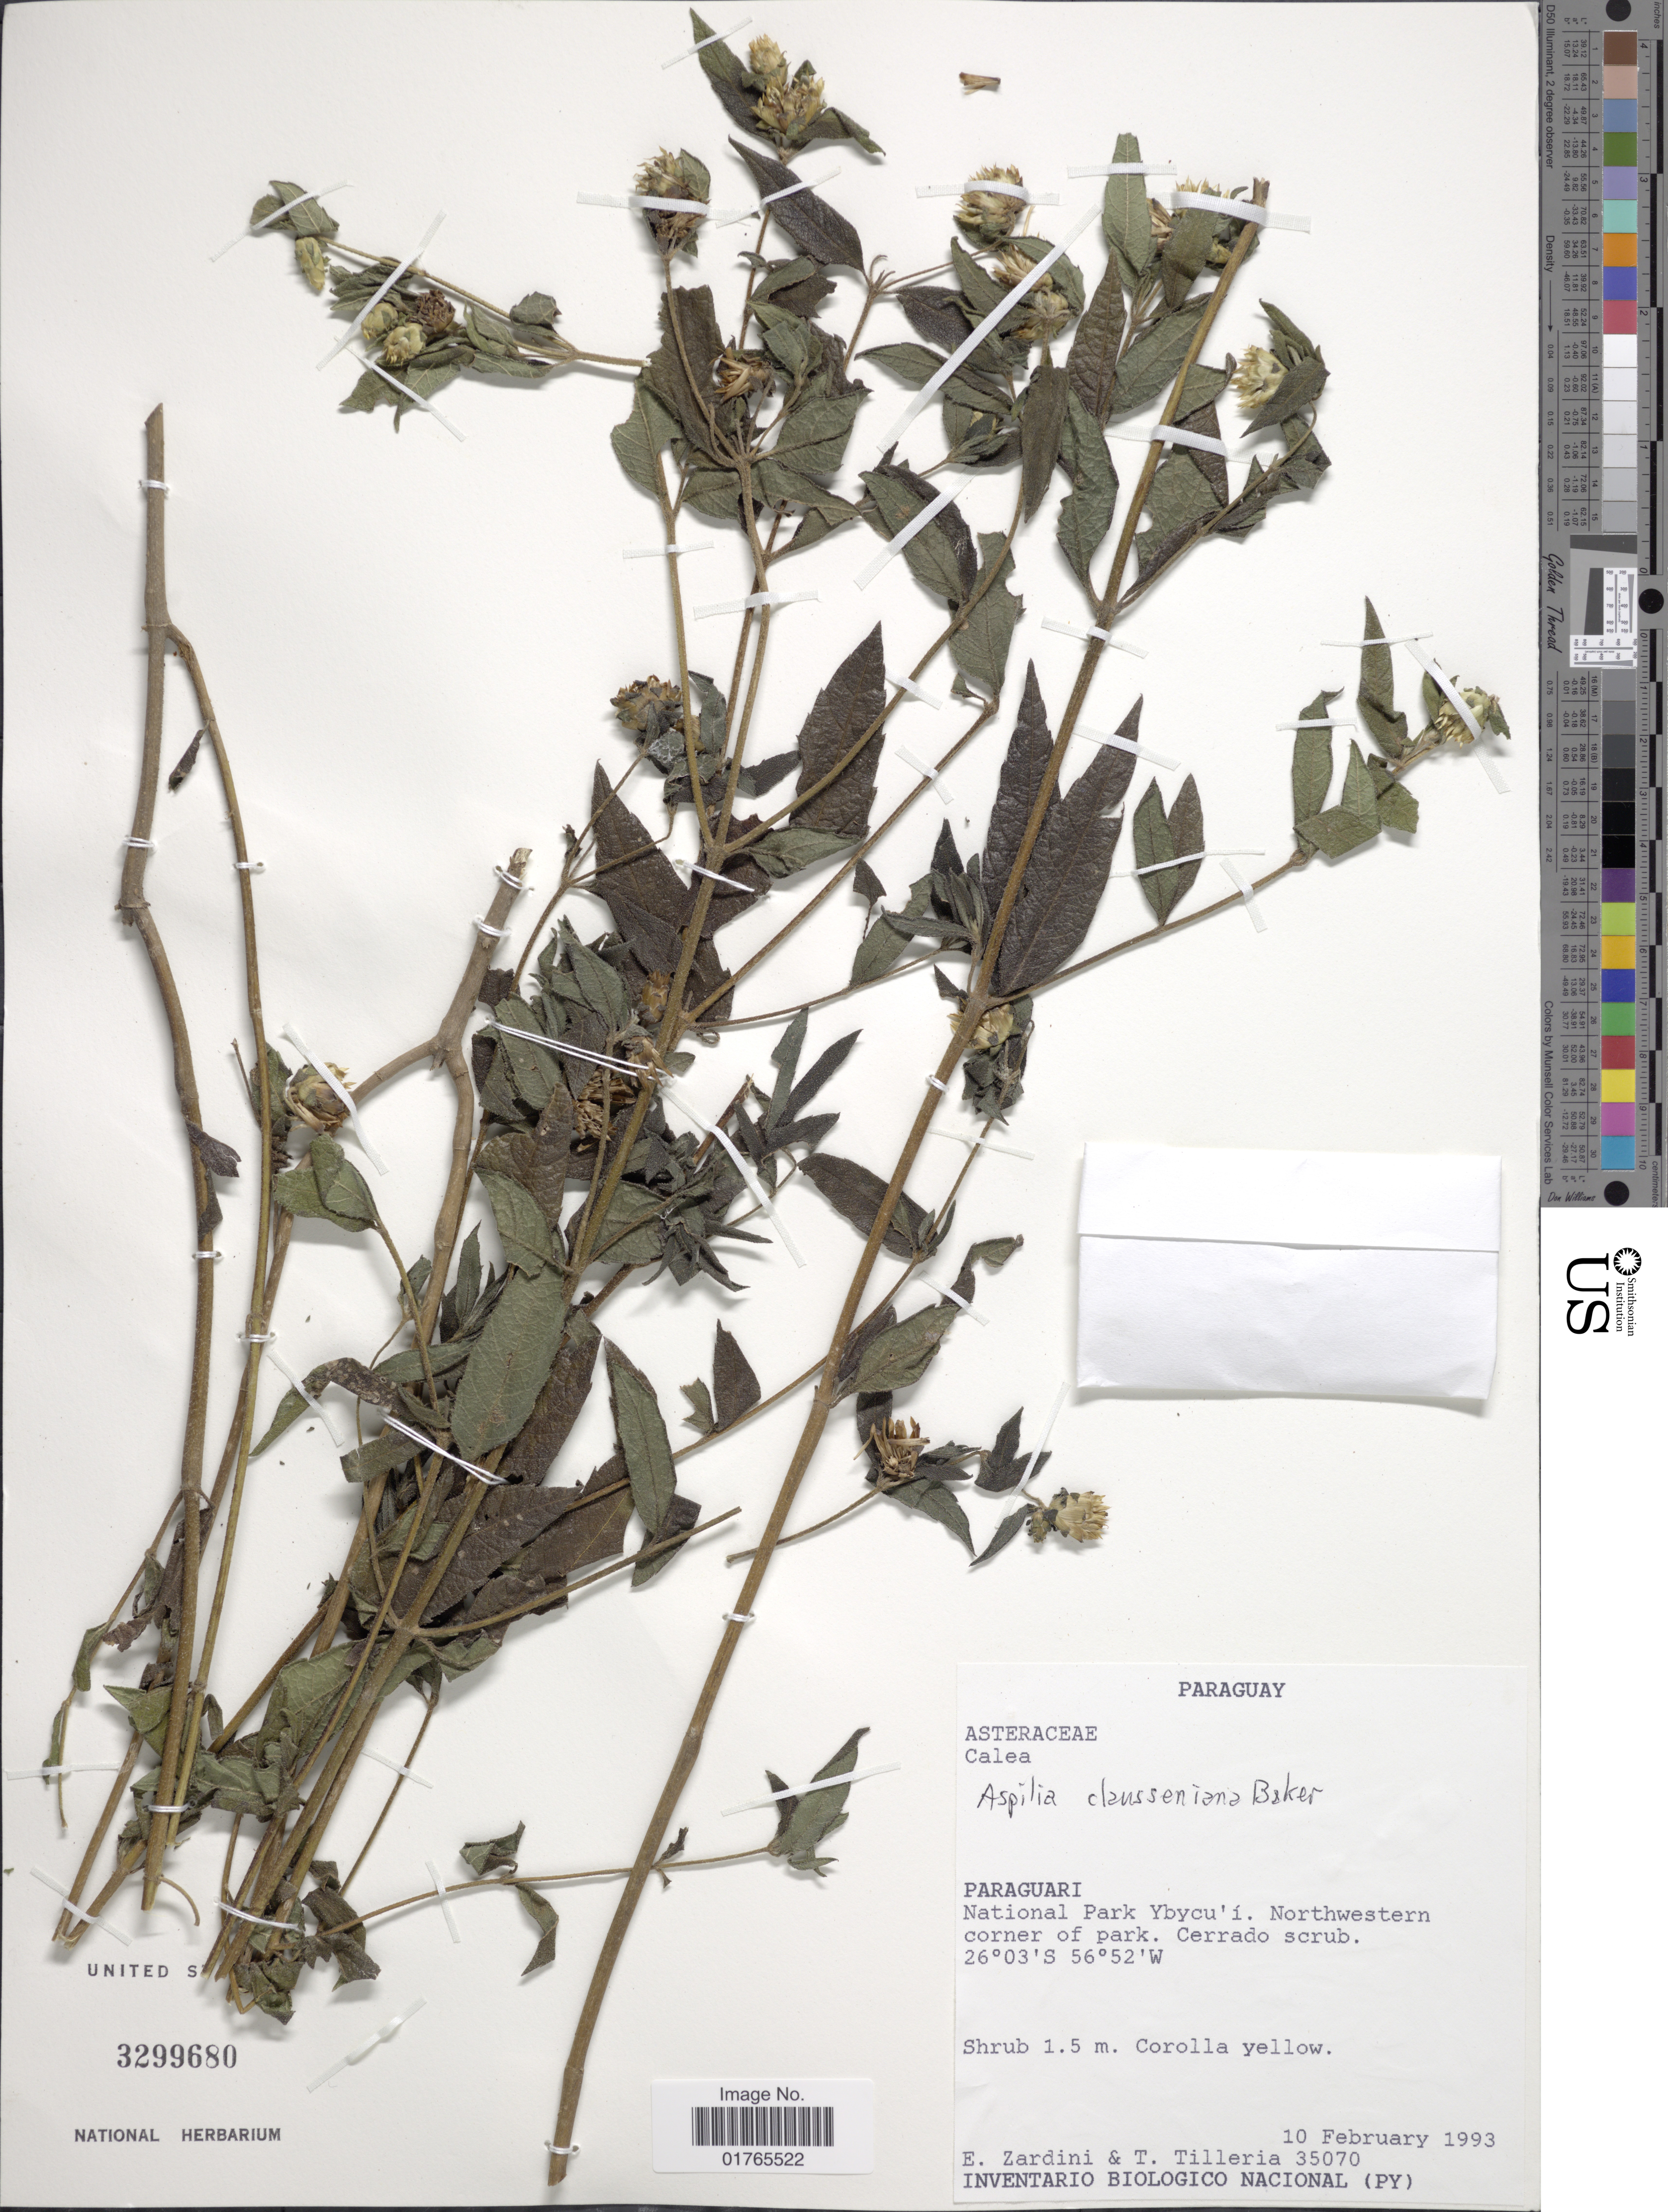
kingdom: Plantae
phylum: Tracheophyta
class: Magnoliopsida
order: Asterales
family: Asteraceae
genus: Aspilia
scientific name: Aspilia clausseniana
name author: Baker in Mart.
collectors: E. M. Zardini & T. Tilleria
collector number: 35070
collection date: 1993-02-10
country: Paraguay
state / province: Paraguari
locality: National Park Yvcuí, northwestern corner of park, Cerrado scrub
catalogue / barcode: US 3299680